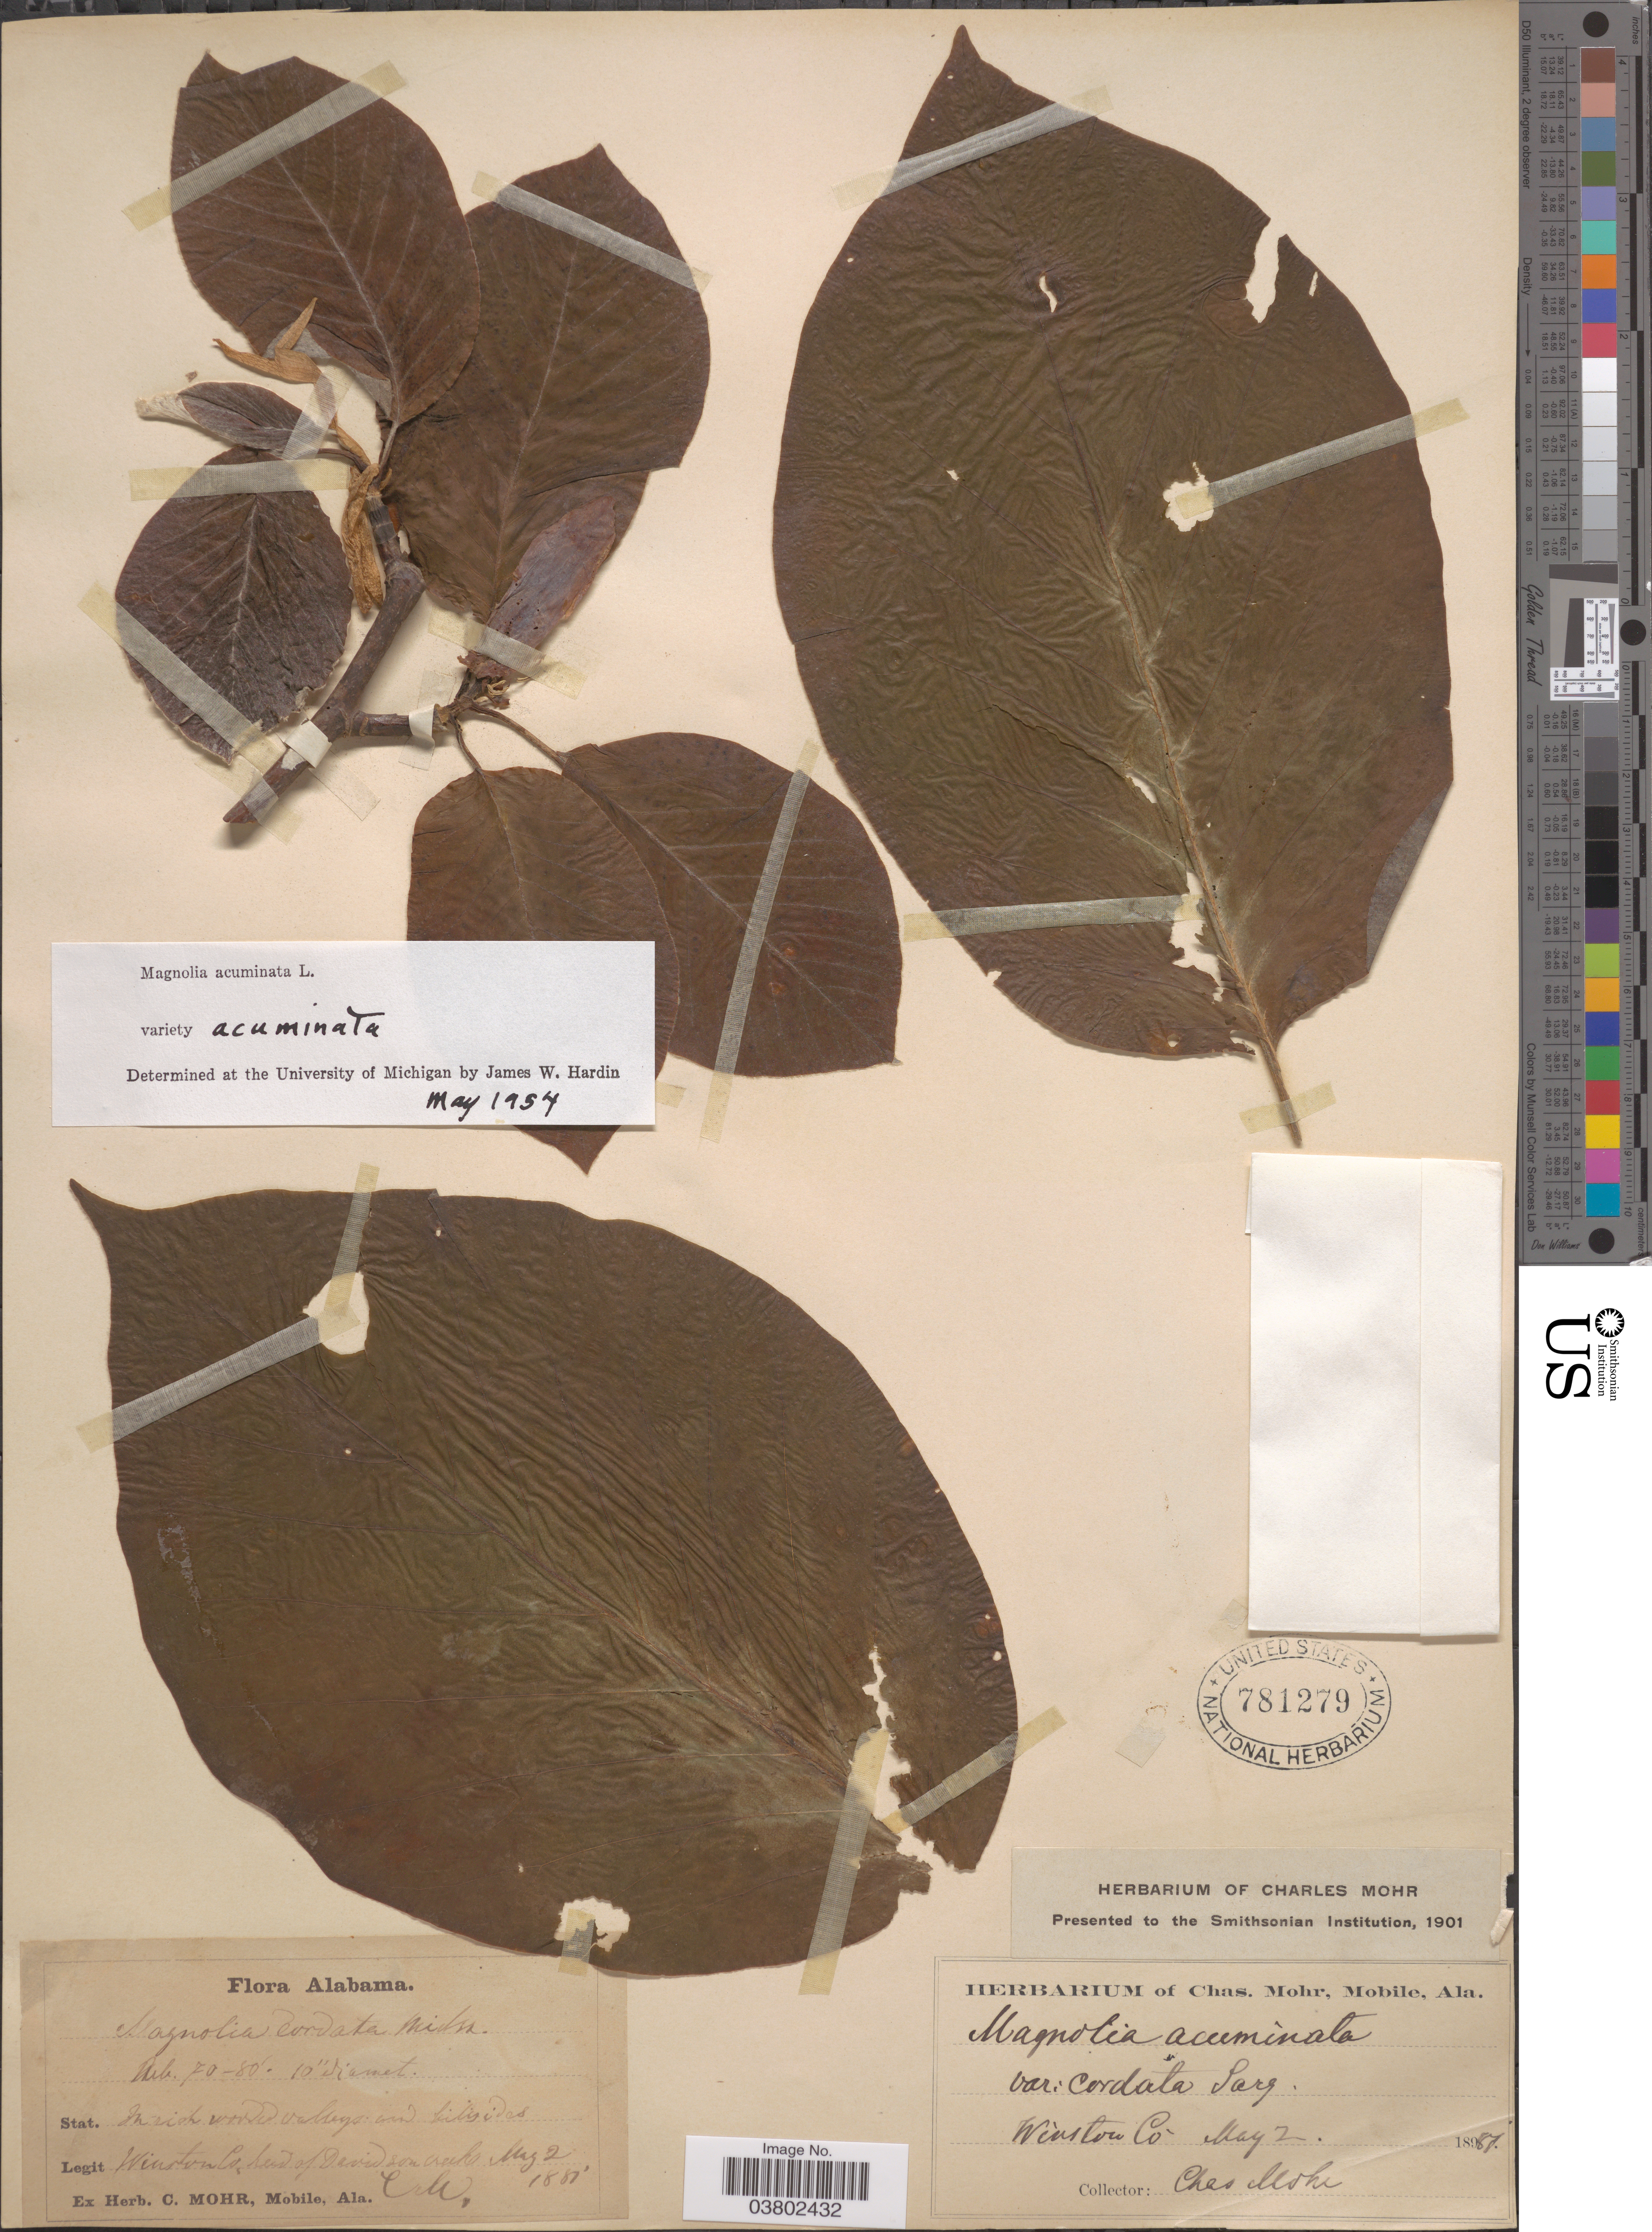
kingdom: Plantae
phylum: Tracheophyta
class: Magnoliopsida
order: Magnoliales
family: Magnoliaceae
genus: Magnolia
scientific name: Magnolia acuminata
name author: (L.) L.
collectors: Mohr, C. T. (herbarium)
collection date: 1887-05-02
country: United States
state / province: Alabama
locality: Winston Co., head of Davidson Creek.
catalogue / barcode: US 781279